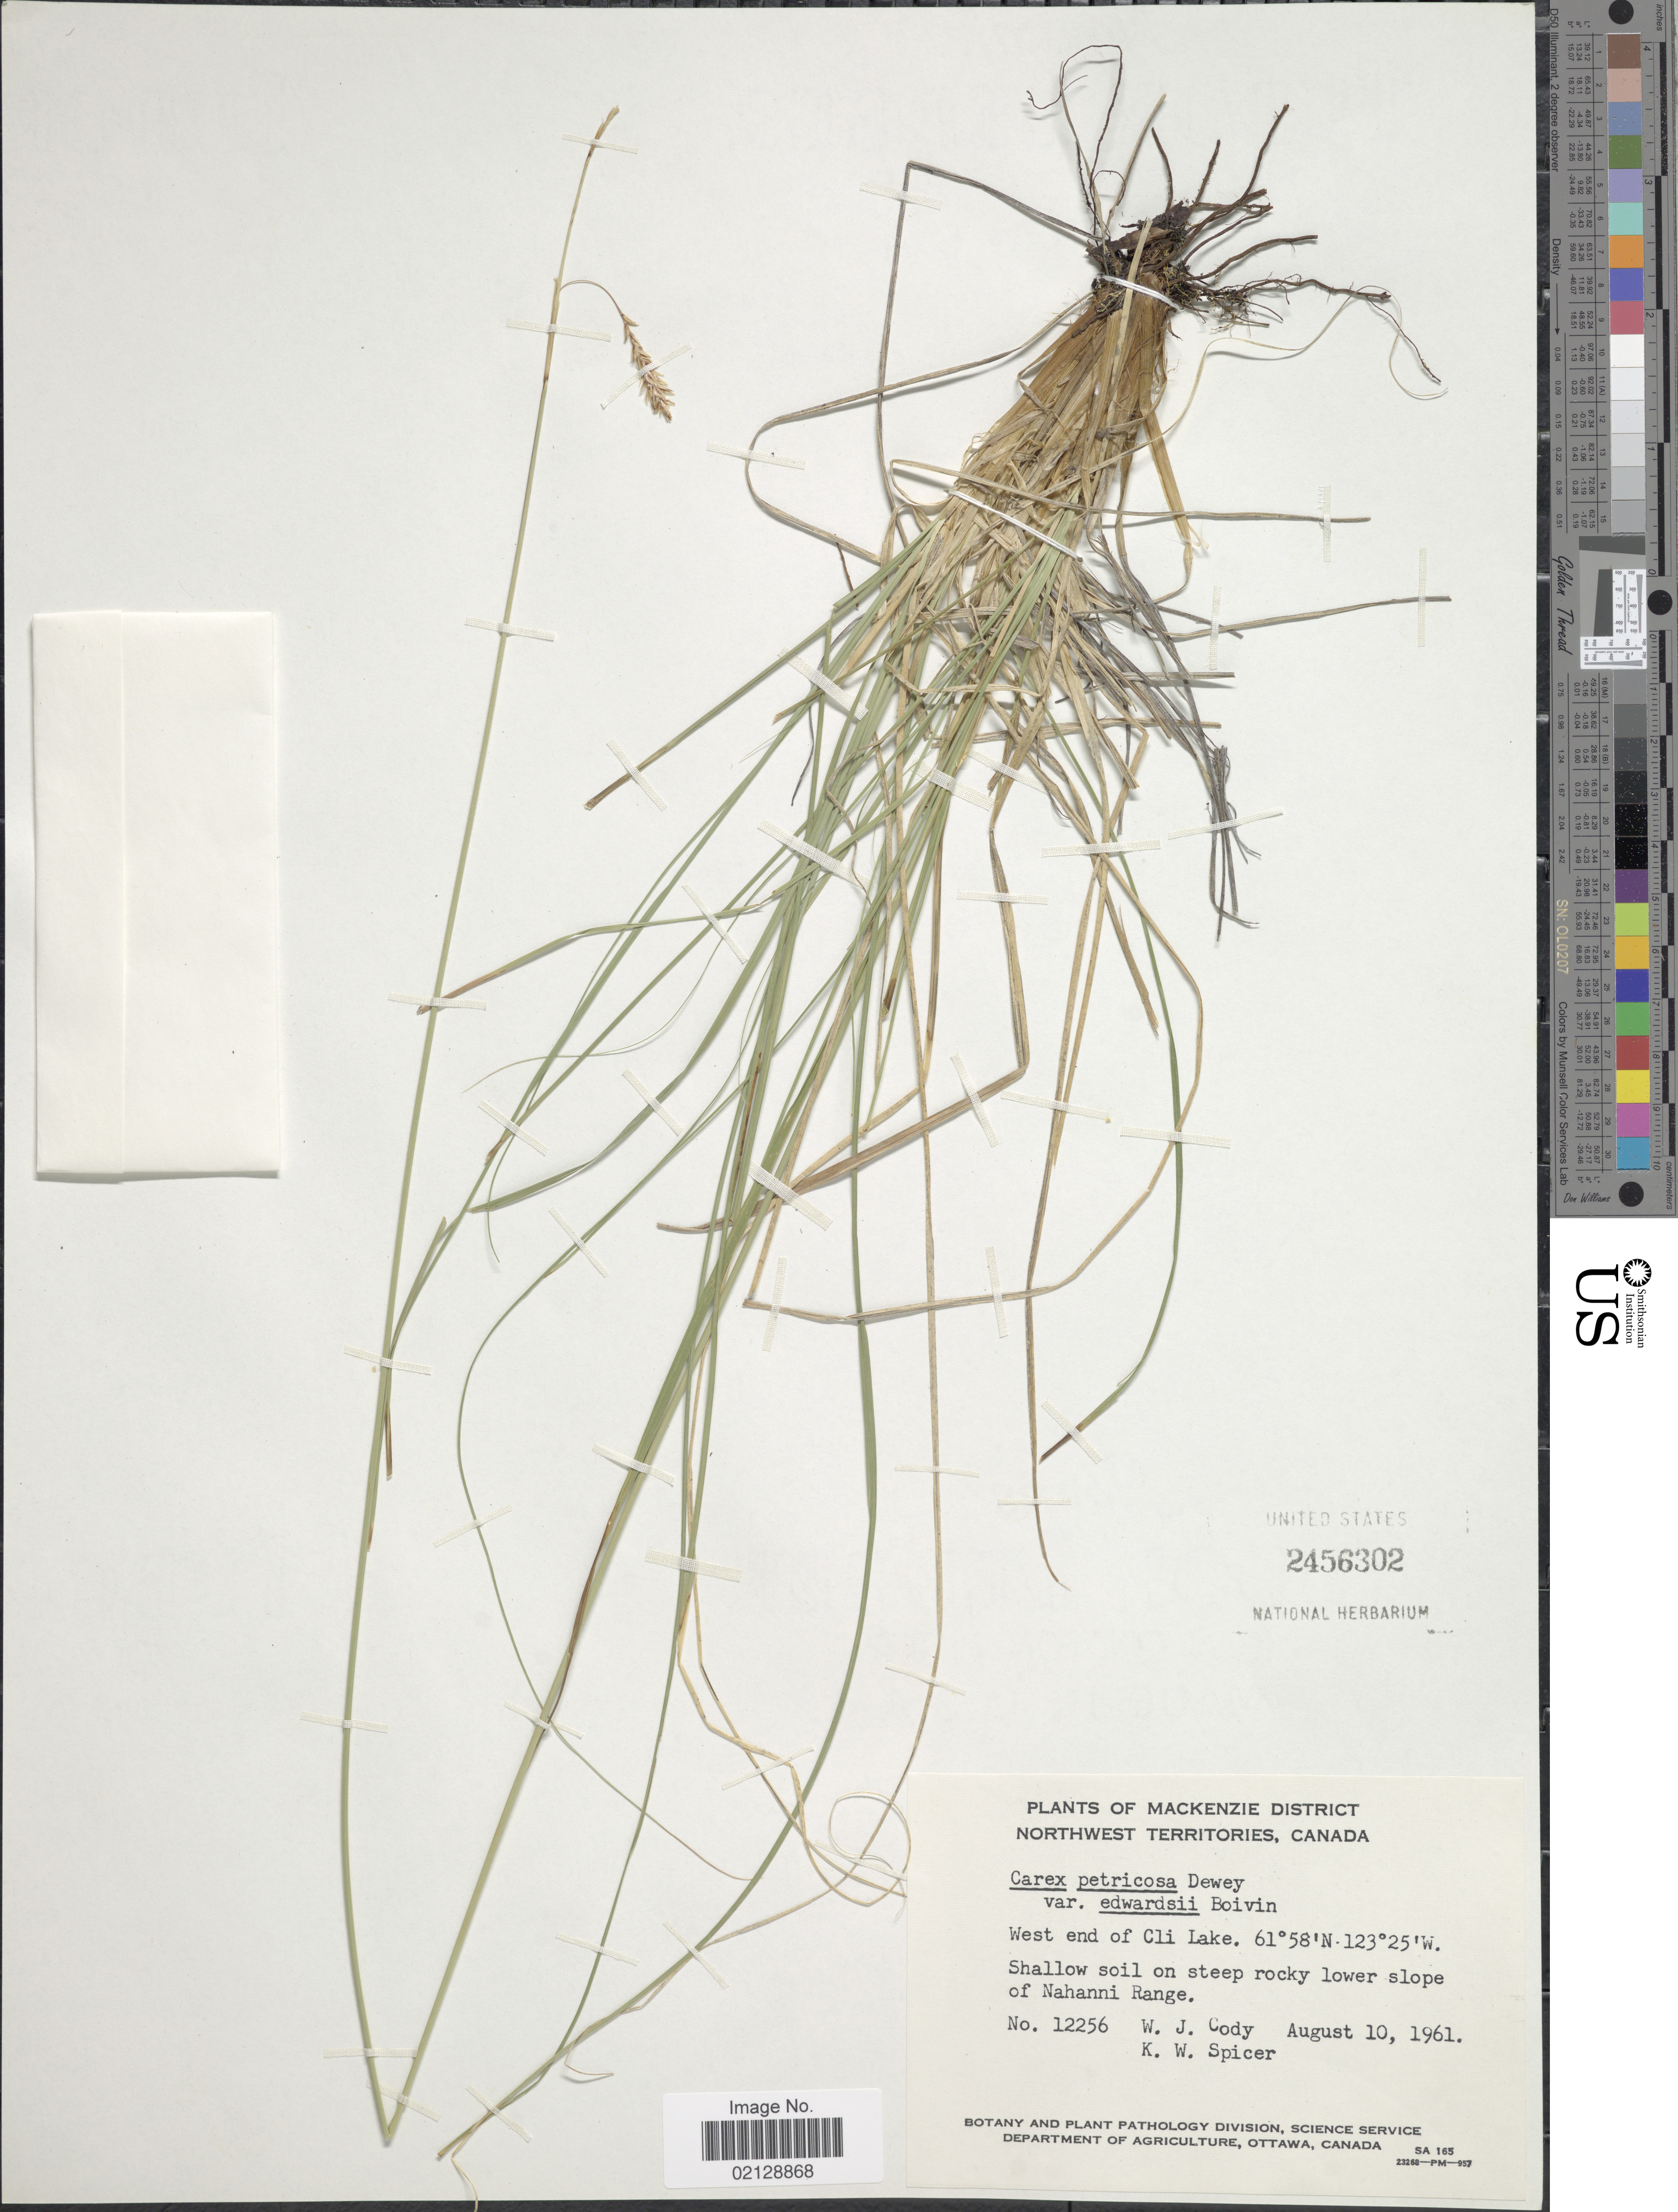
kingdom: Plantae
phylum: Tracheophyta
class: Liliopsida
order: Poales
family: Cyperaceae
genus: Carex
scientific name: Carex petricosa var. petricosa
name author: Dewey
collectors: W. Cody & K. Spicer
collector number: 12256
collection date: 1961-08-10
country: Canada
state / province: Northwest Territories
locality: Mackenzie District, Northwest Territories, Canada, West end of Cli Lake, Shallow soil on steep rocky lower slope of Nahanni Range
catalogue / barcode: US 2456302